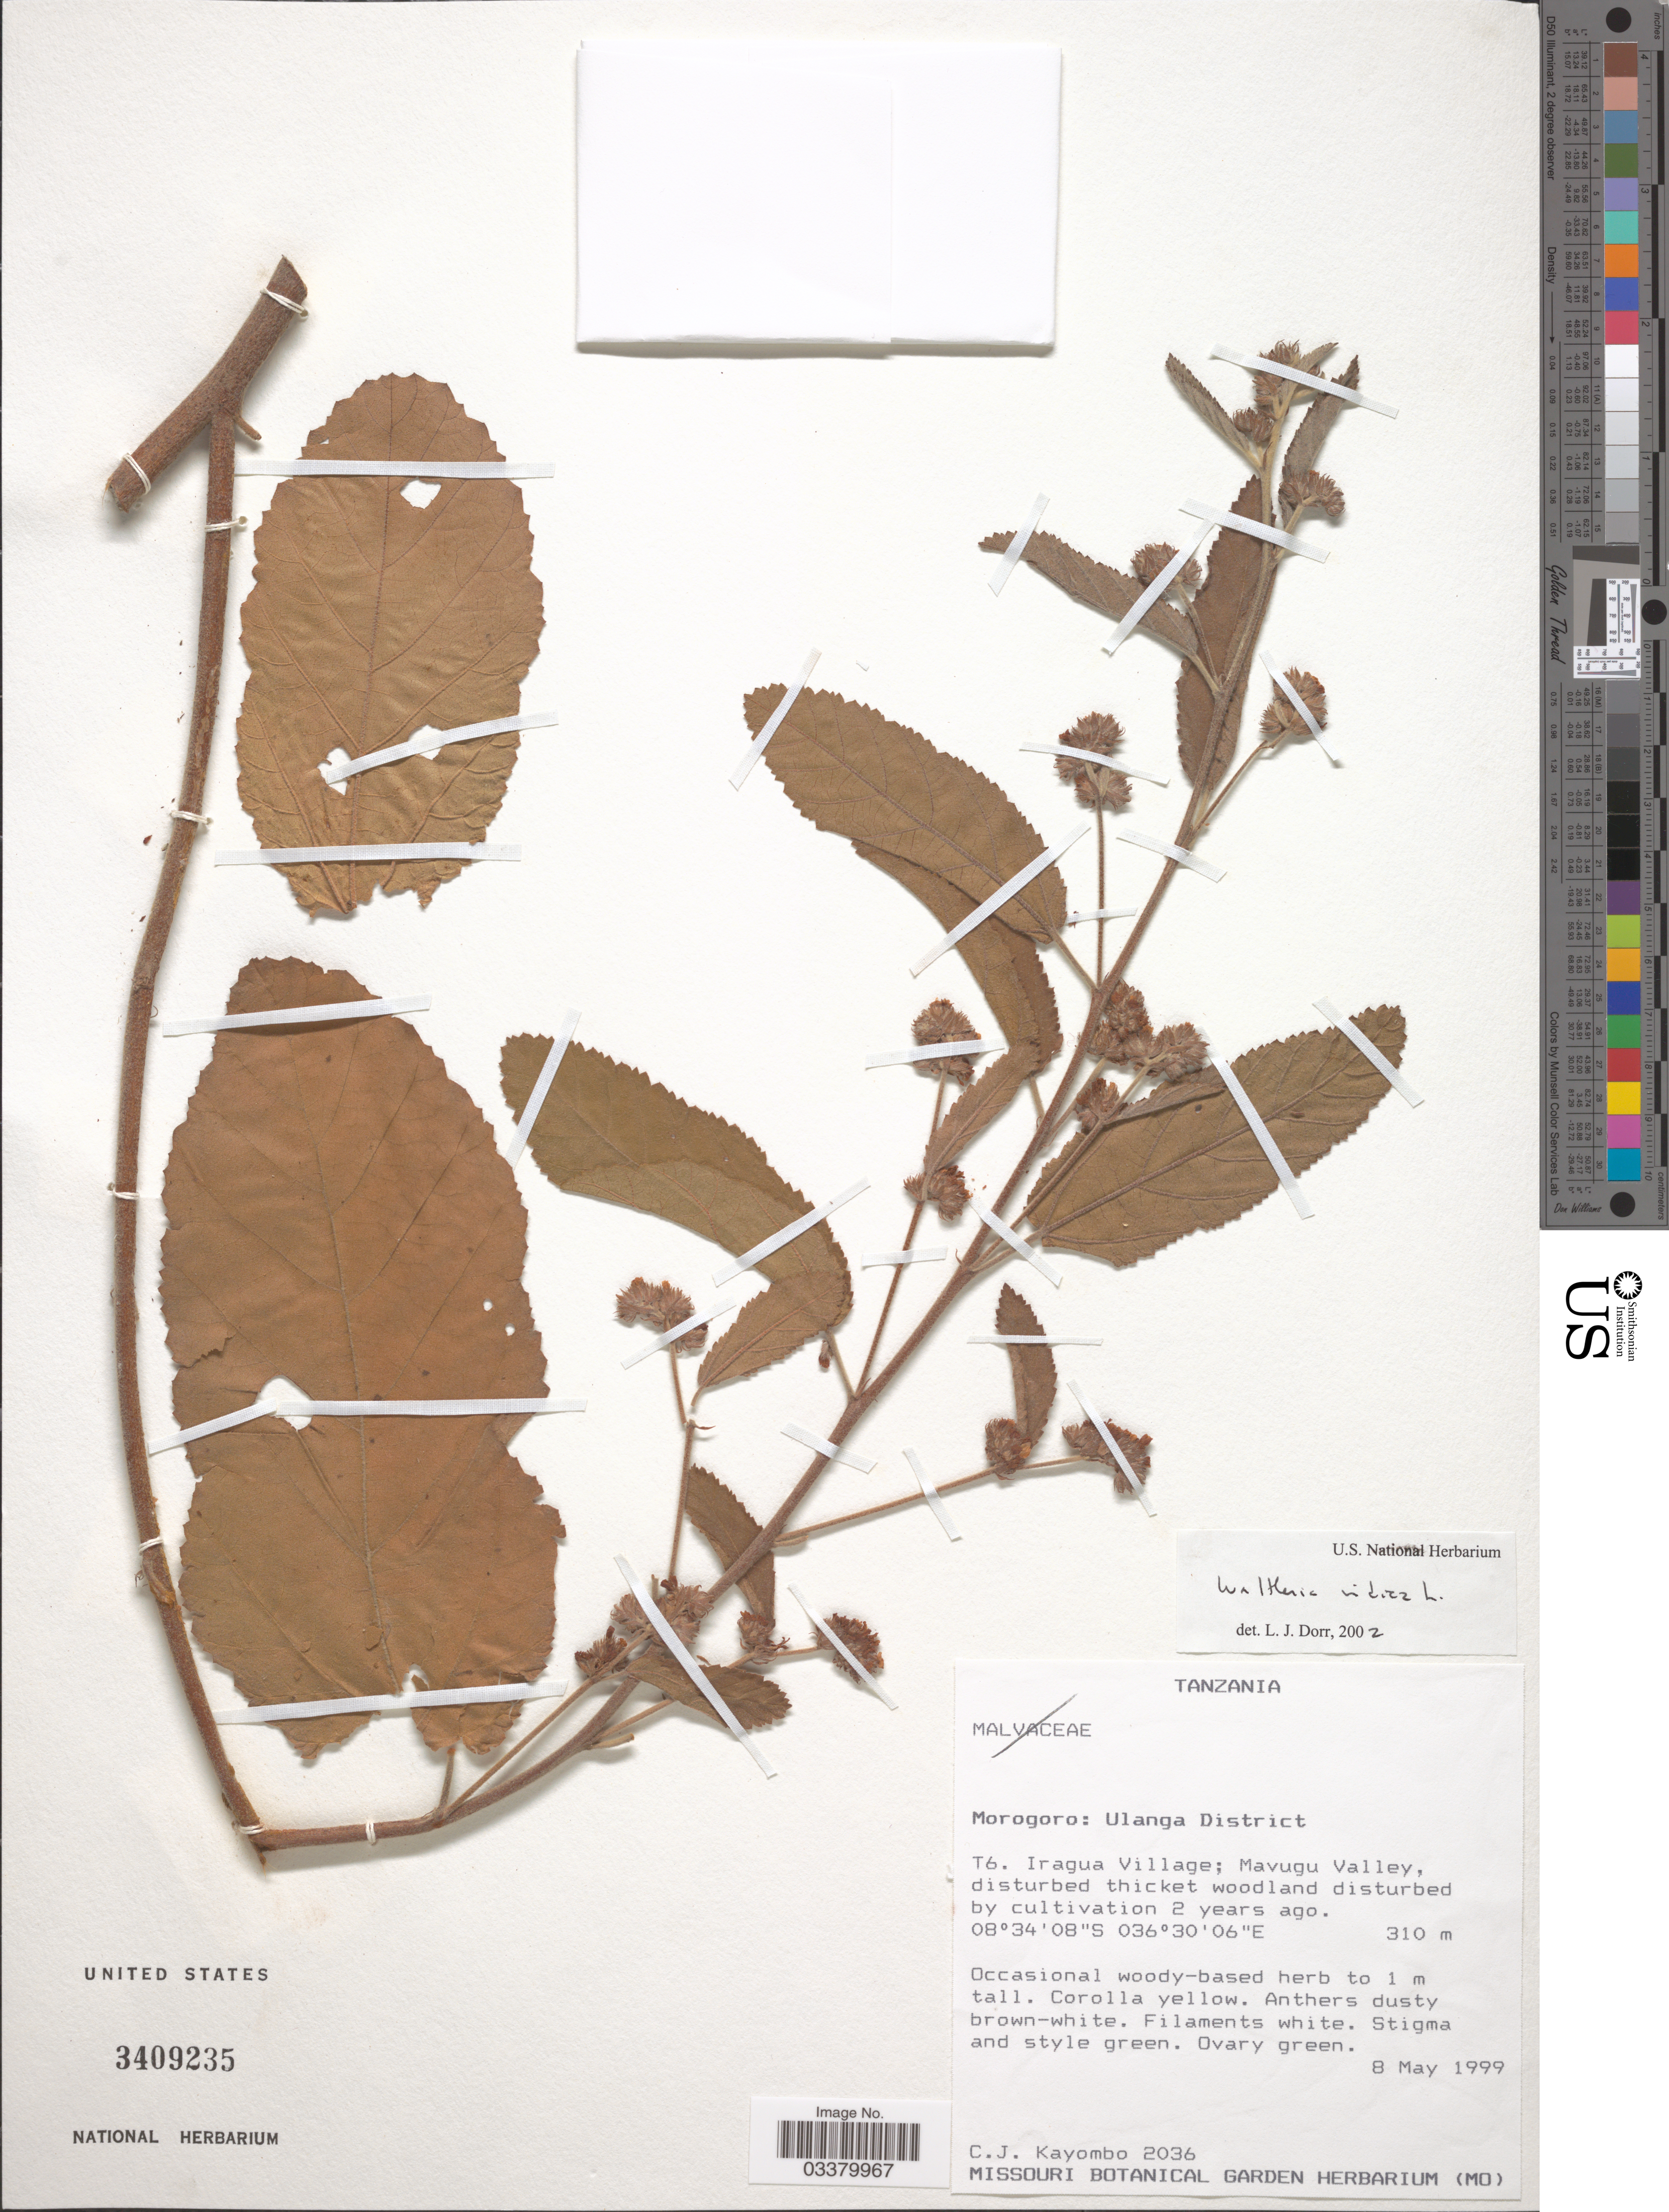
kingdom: Plantae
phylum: Tracheophyta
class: Magnoliopsida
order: Malvales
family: Malvaceae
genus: Waltheria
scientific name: Waltheria indica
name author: L.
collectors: C. Kayombo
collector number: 2036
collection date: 1999-05-08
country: Tanzania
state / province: Morogoro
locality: Ulanga District, T6. Iragua Village; Mavugu Valley.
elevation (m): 310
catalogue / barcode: US 3409235